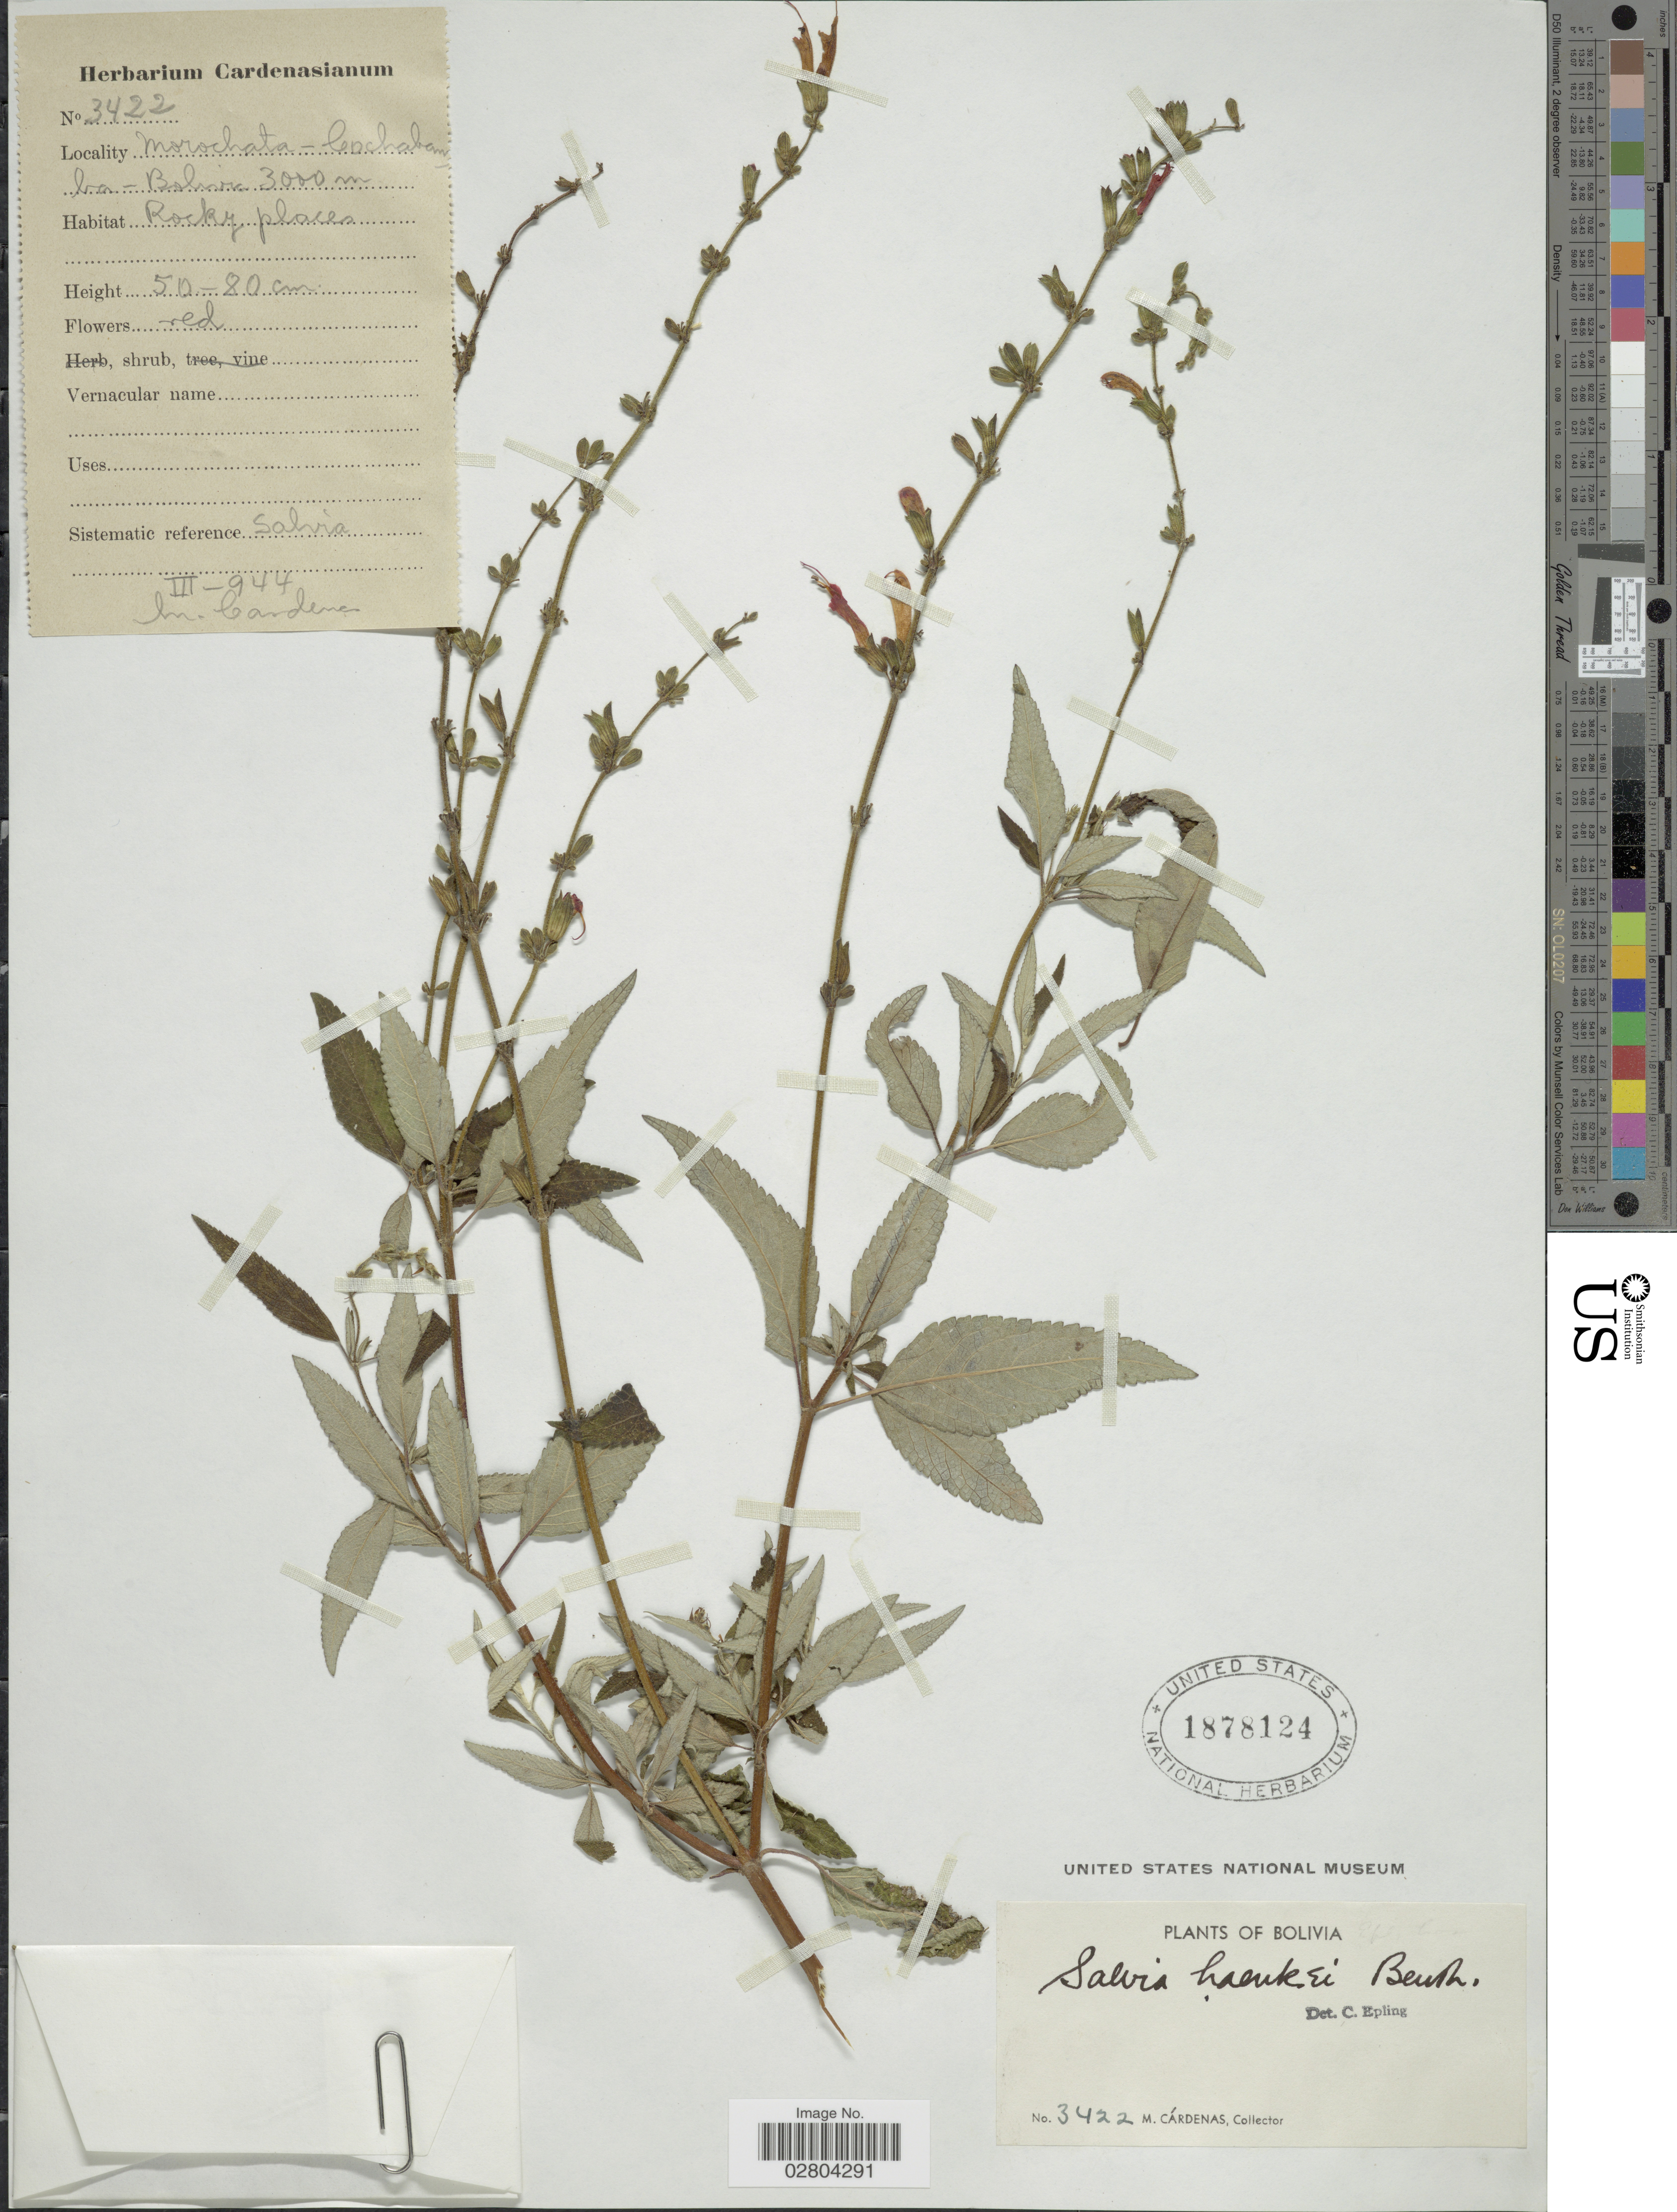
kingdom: Plantae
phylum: Tracheophyta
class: Magnoliopsida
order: Lamiales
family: Lamiaceae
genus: Salvia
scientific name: Salvia haenkei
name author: Benth.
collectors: M. Cárdenas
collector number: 3422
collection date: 1944-03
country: Bolivia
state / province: Cochabamba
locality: Morochata.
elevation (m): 3000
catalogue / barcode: US 1878124